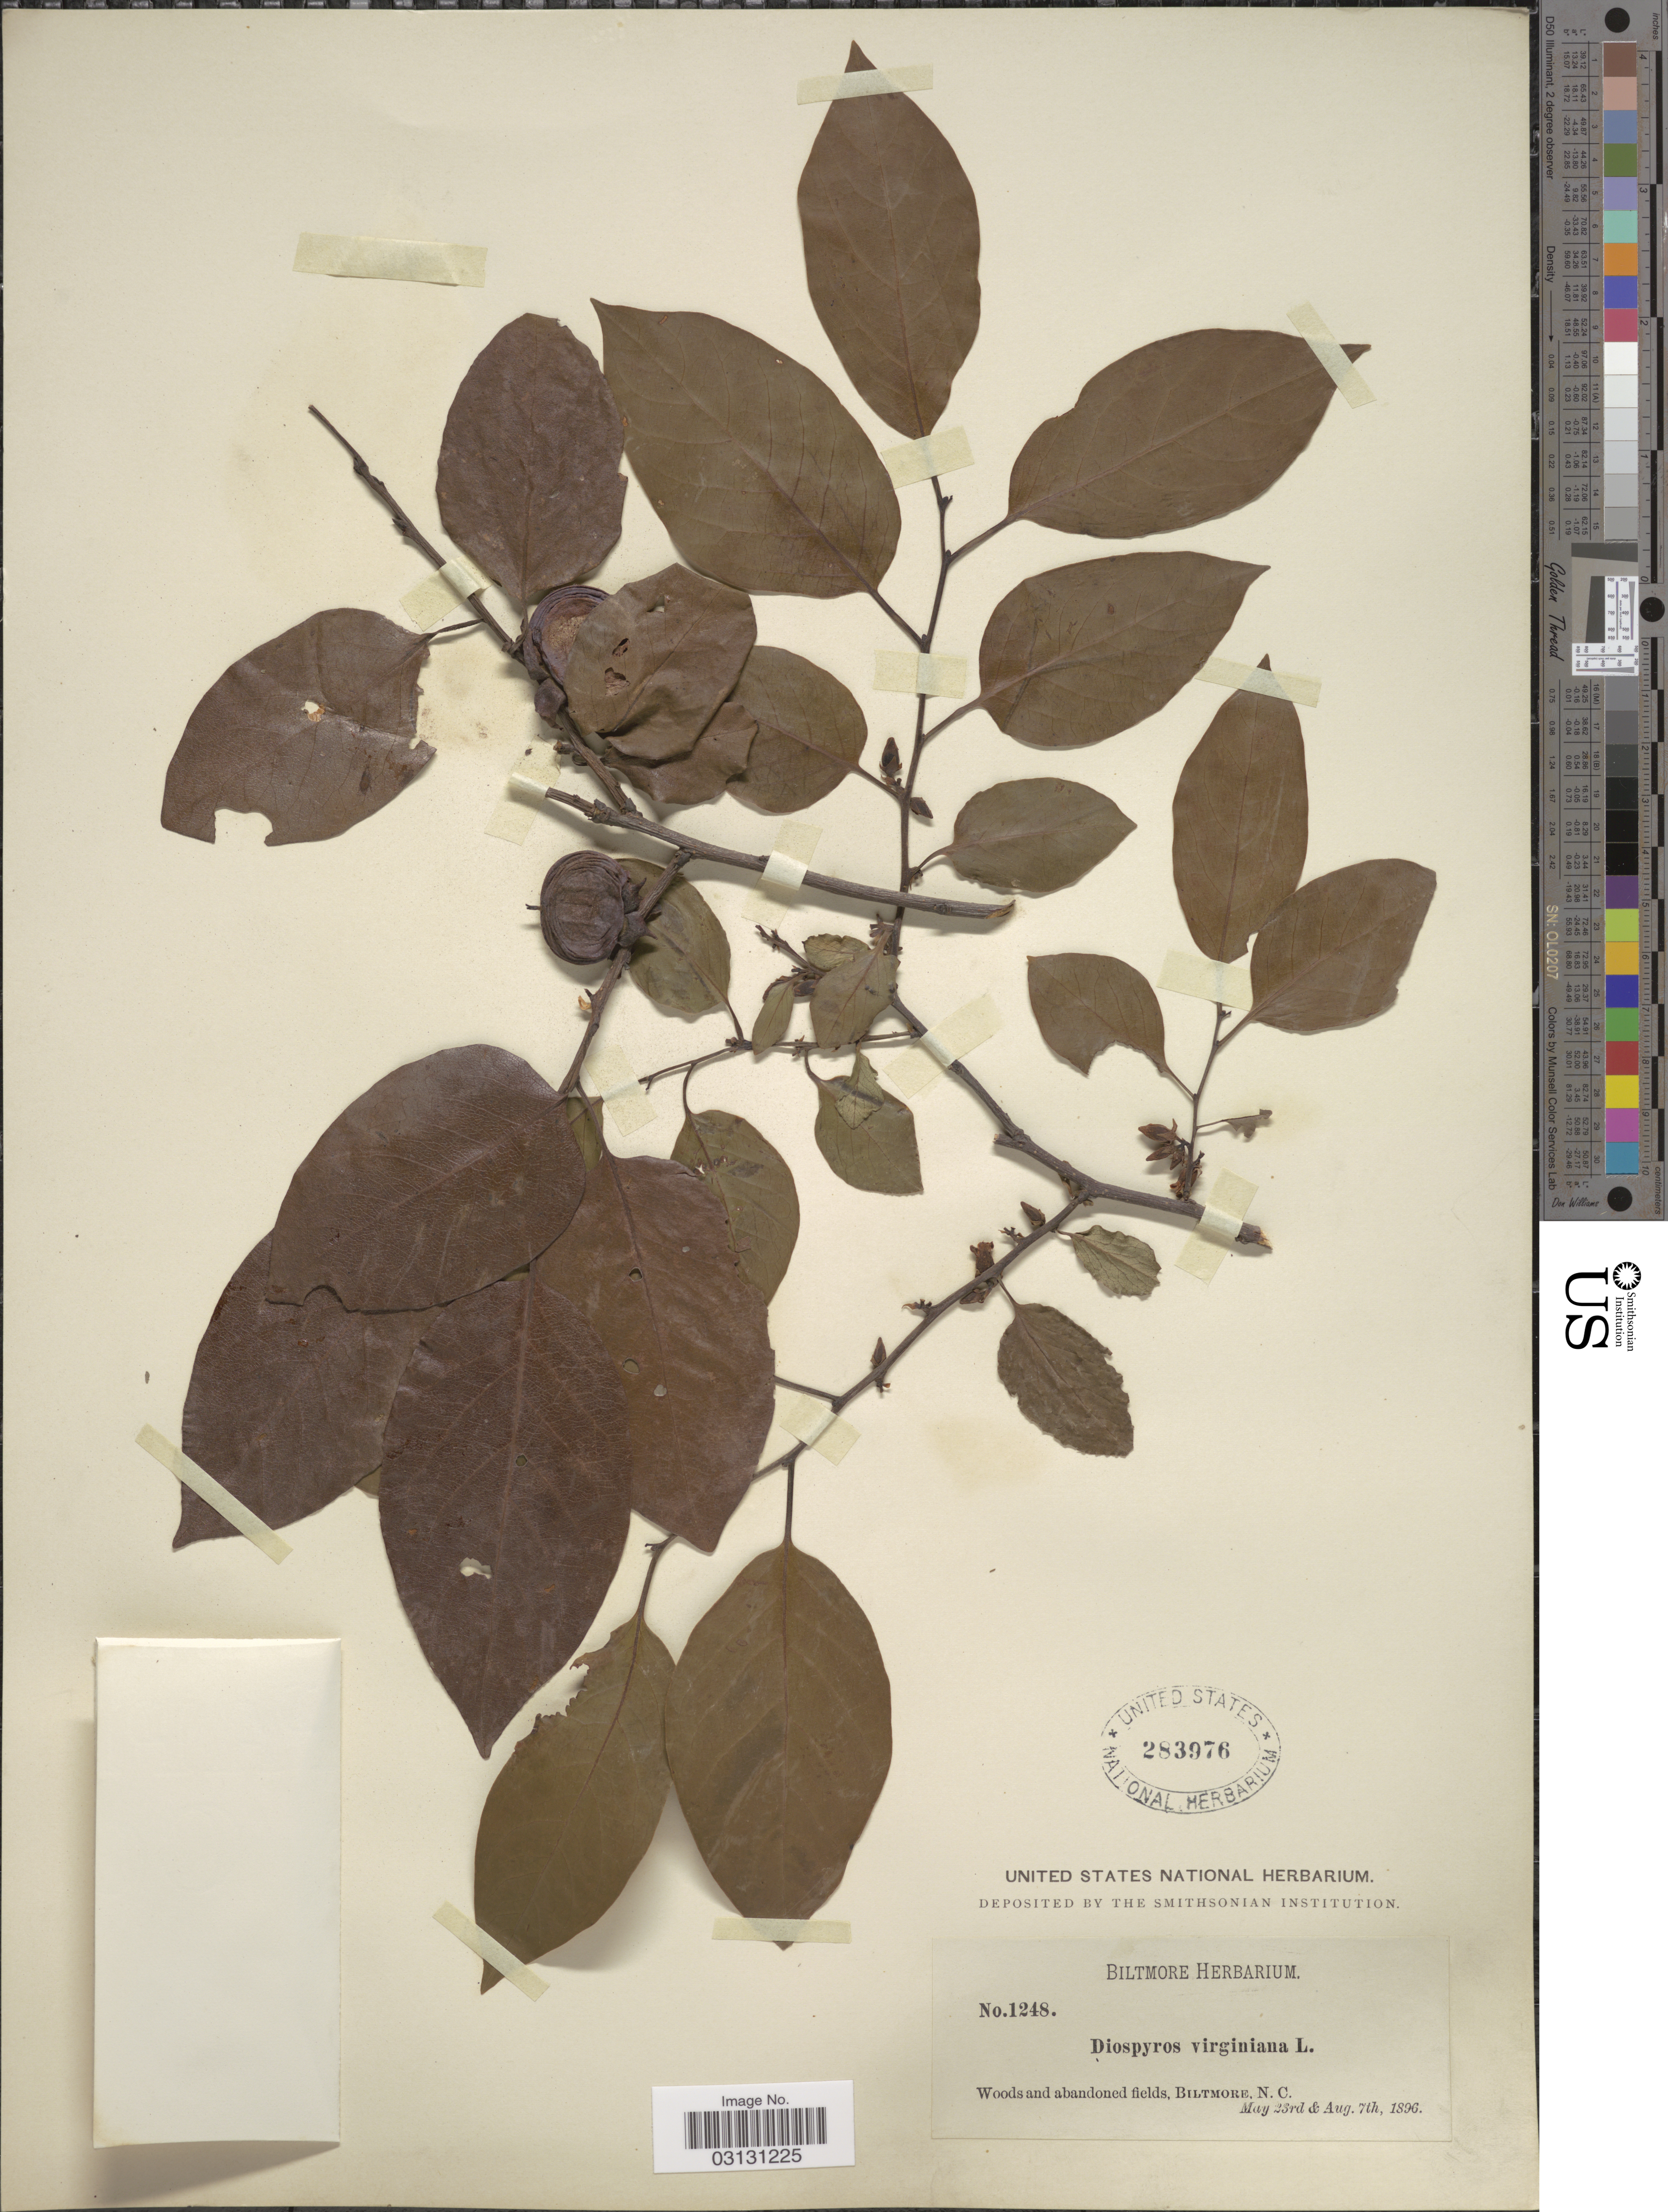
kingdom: Plantae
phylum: Tracheophyta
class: Magnoliopsida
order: Ericales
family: Ebenaceae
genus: Diospyros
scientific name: Diospyros virginiana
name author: L.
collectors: ex herb. Biltmore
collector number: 1248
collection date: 1896-05-23/1896-08-07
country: United States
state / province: North Carolina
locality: Woods and abandoned fields, Biltmore.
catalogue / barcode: US 283976